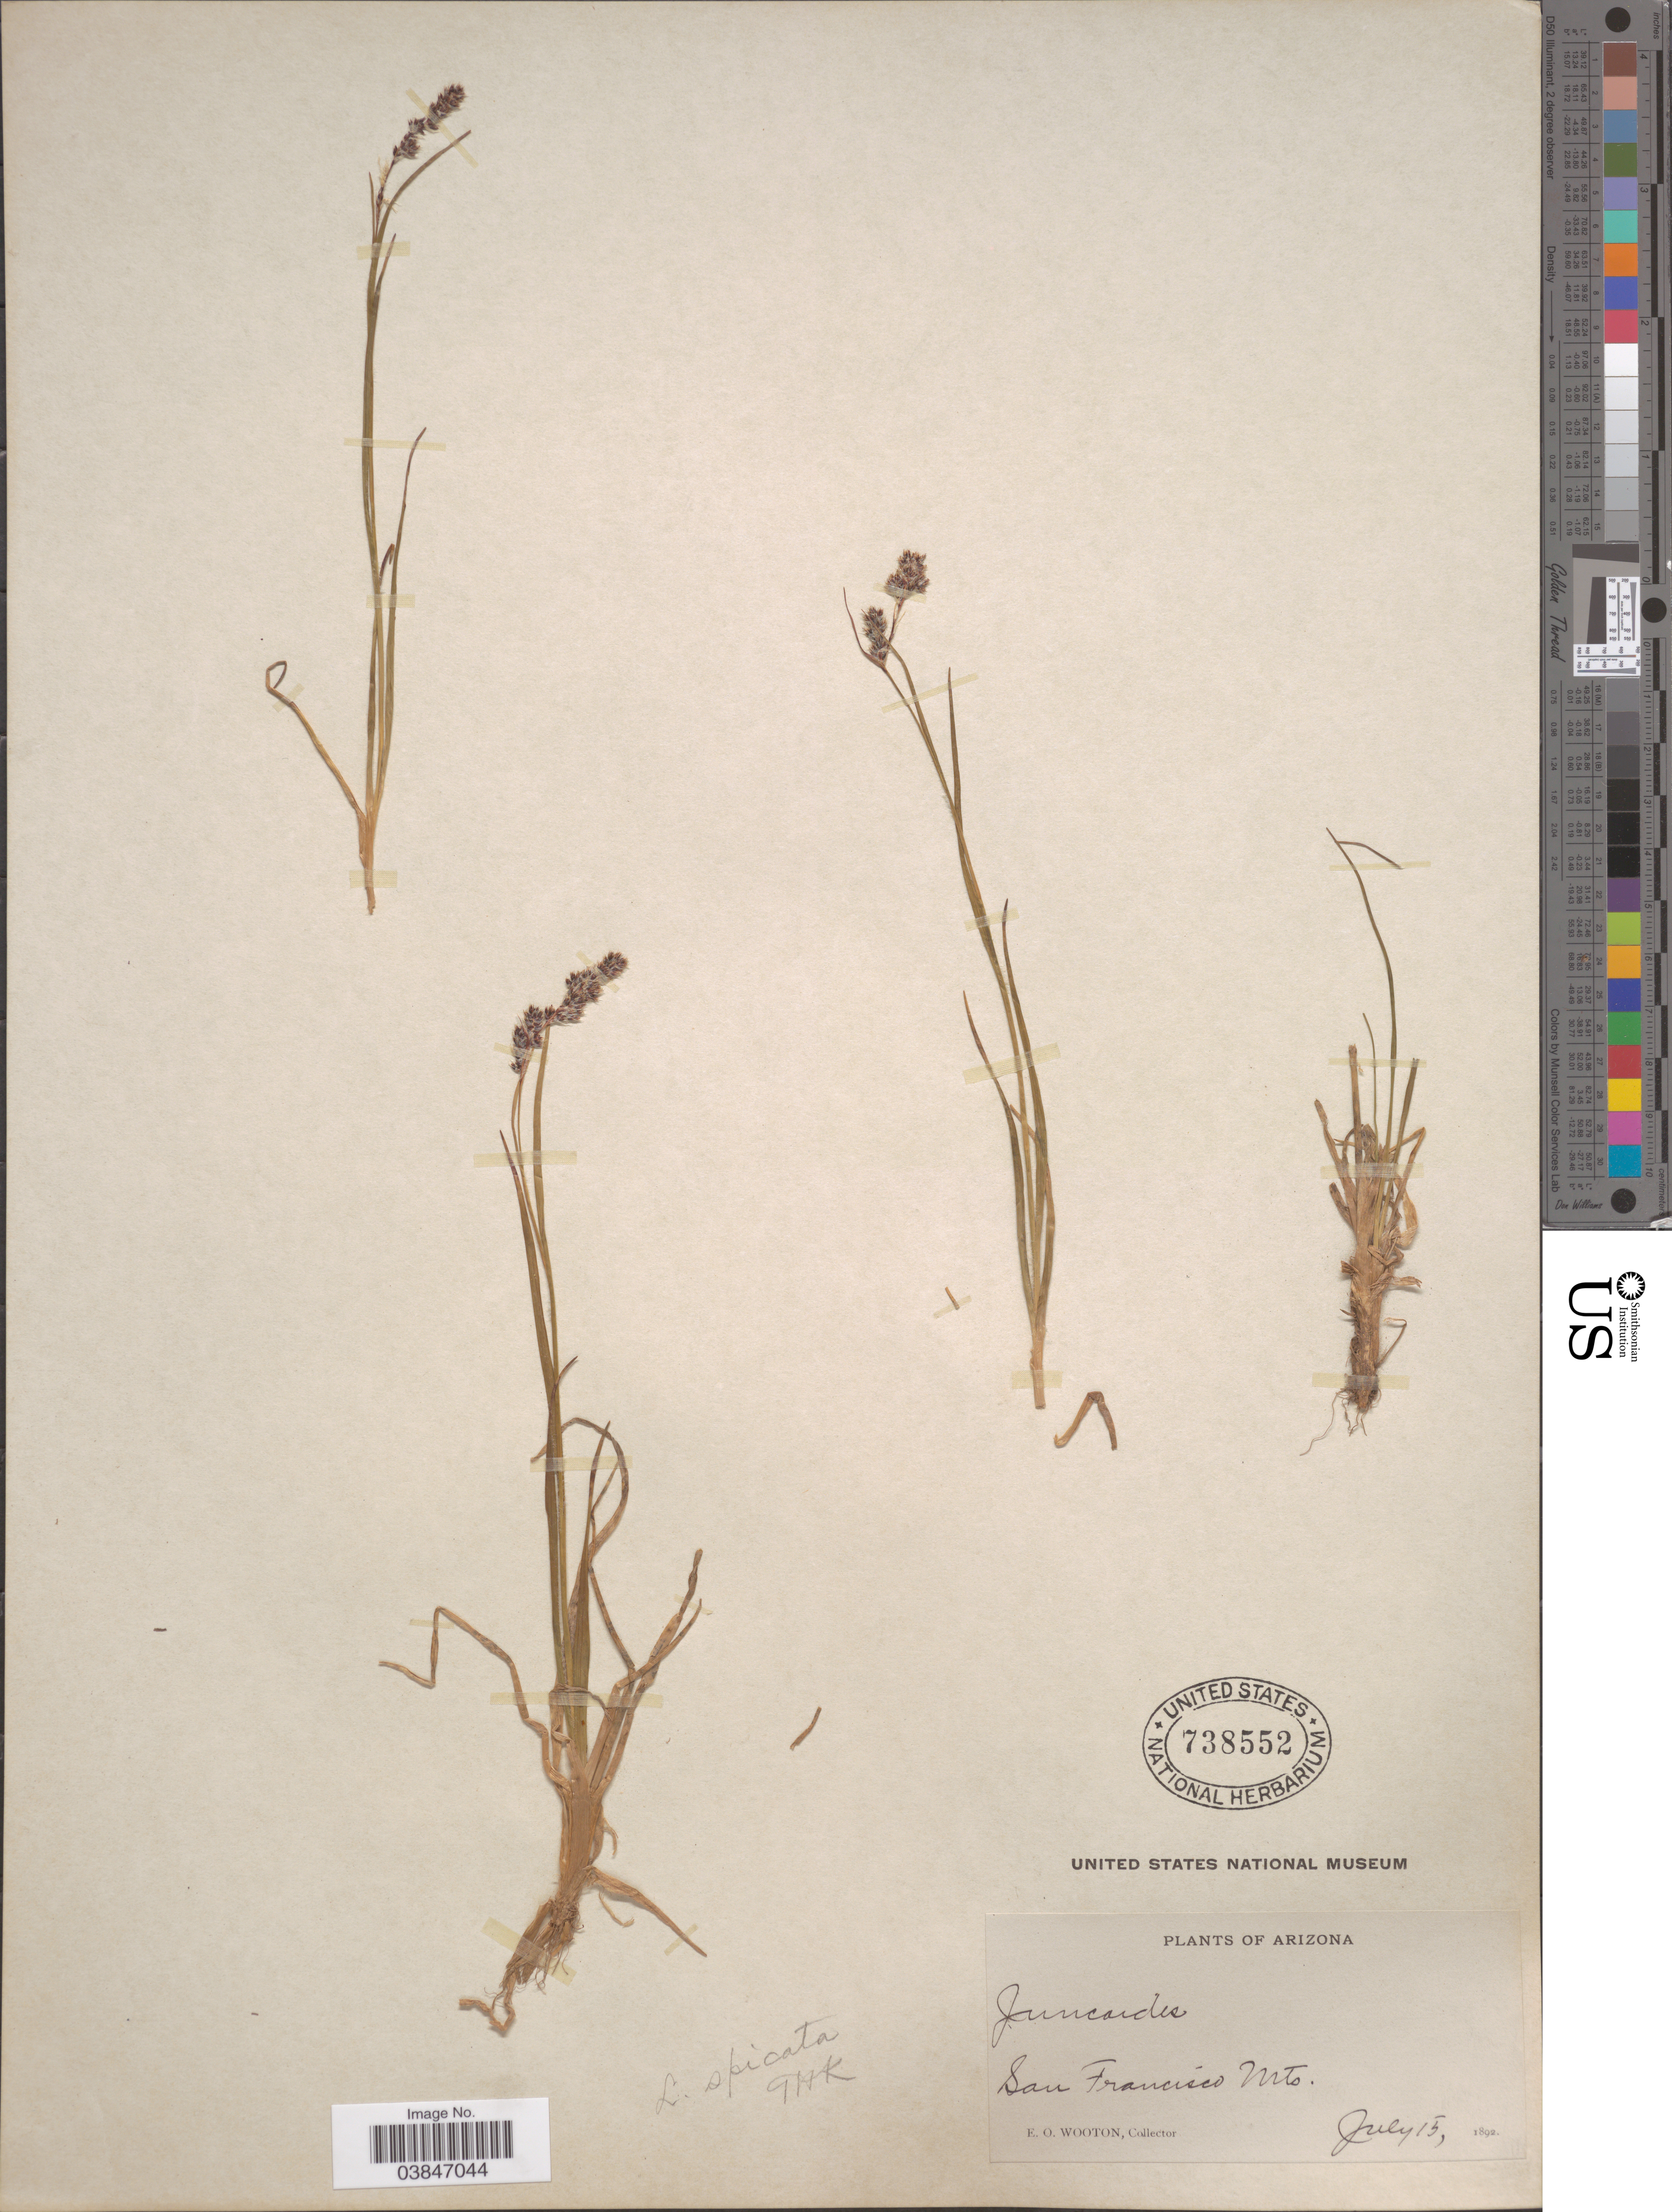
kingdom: Plantae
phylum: Tracheophyta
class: Liliopsida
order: Poales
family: Juncaceae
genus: Luzula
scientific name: Luzula spicata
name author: (L.) DC.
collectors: E. O. Wooton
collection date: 1892-07-15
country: United States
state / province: Arizona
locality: San Francisco Mts.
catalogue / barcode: US 738552